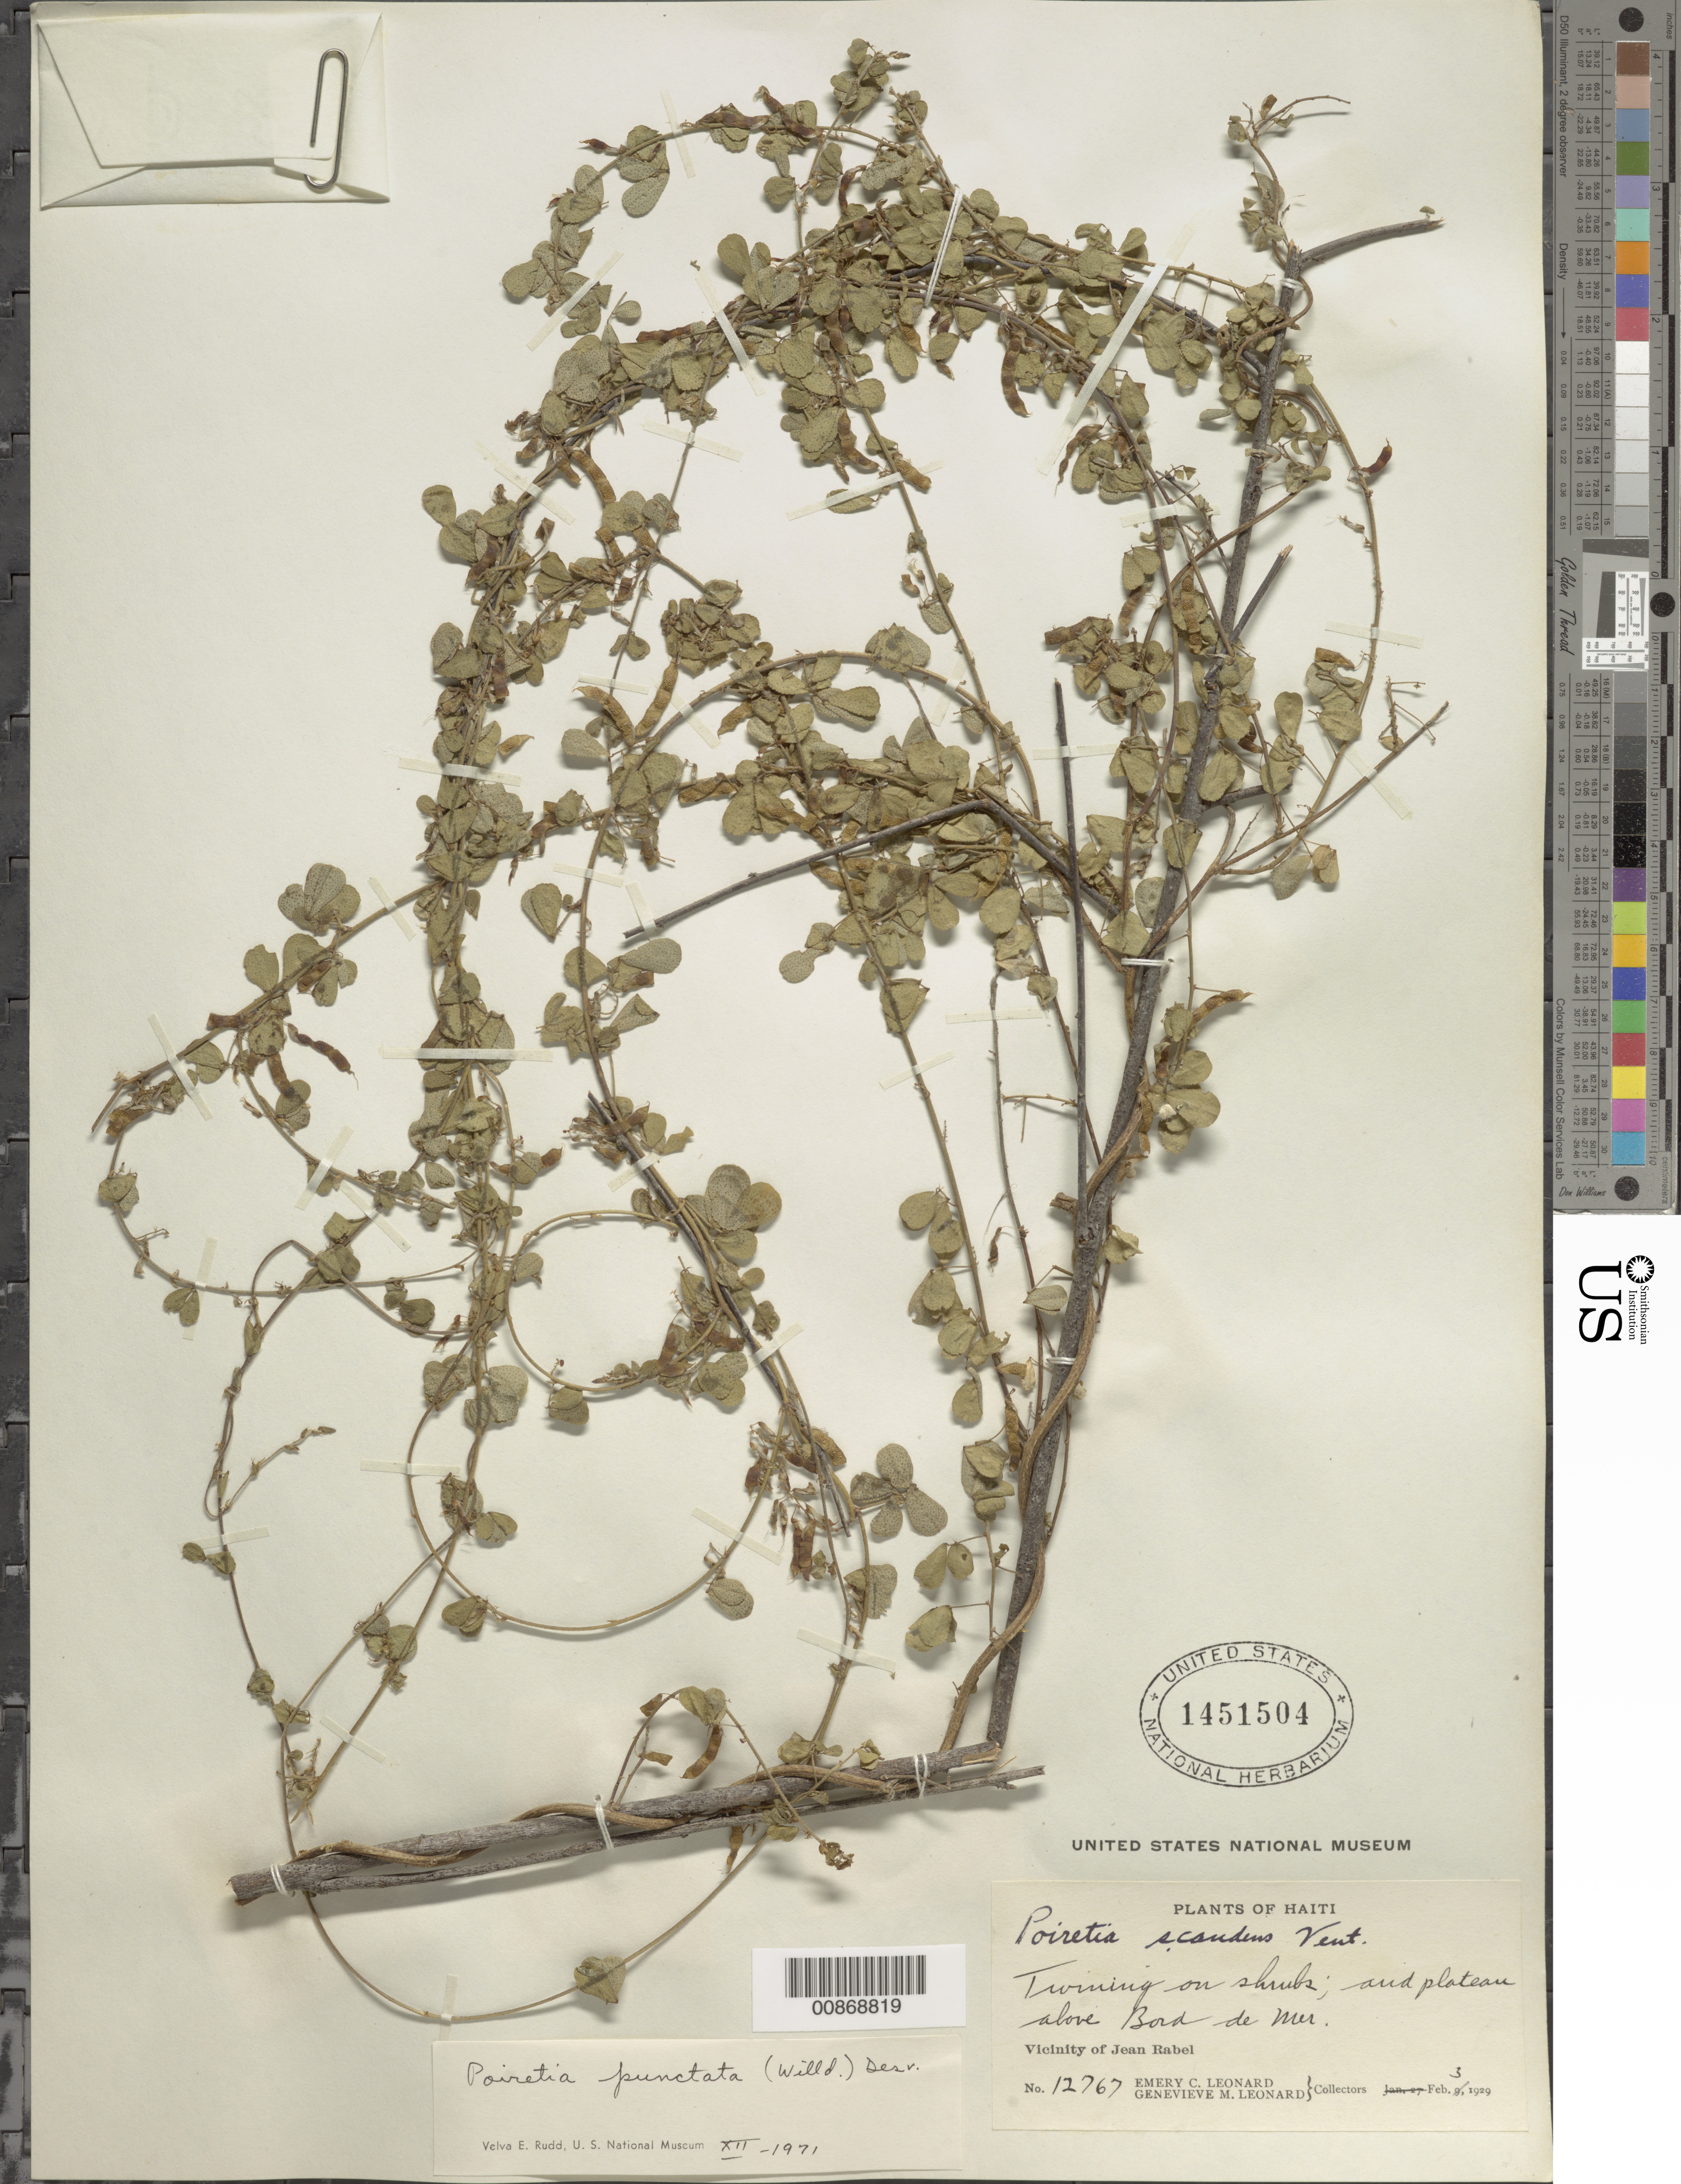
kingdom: Plantae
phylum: Tracheophyta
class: Magnoliopsida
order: Fabales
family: Fabaceae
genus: Poiretia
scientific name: Poiretia scandens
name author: Vent.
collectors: E. C. Leonard & G. M. Leonard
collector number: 12767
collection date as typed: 03 Feb 1929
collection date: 1929-02-03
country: Haiti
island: Hispaniola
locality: Vicinity of Jean Rabel. Arid plateau above Bord de Mer.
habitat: Twining on shrubs. Arid plateau.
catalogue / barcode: US 1451504